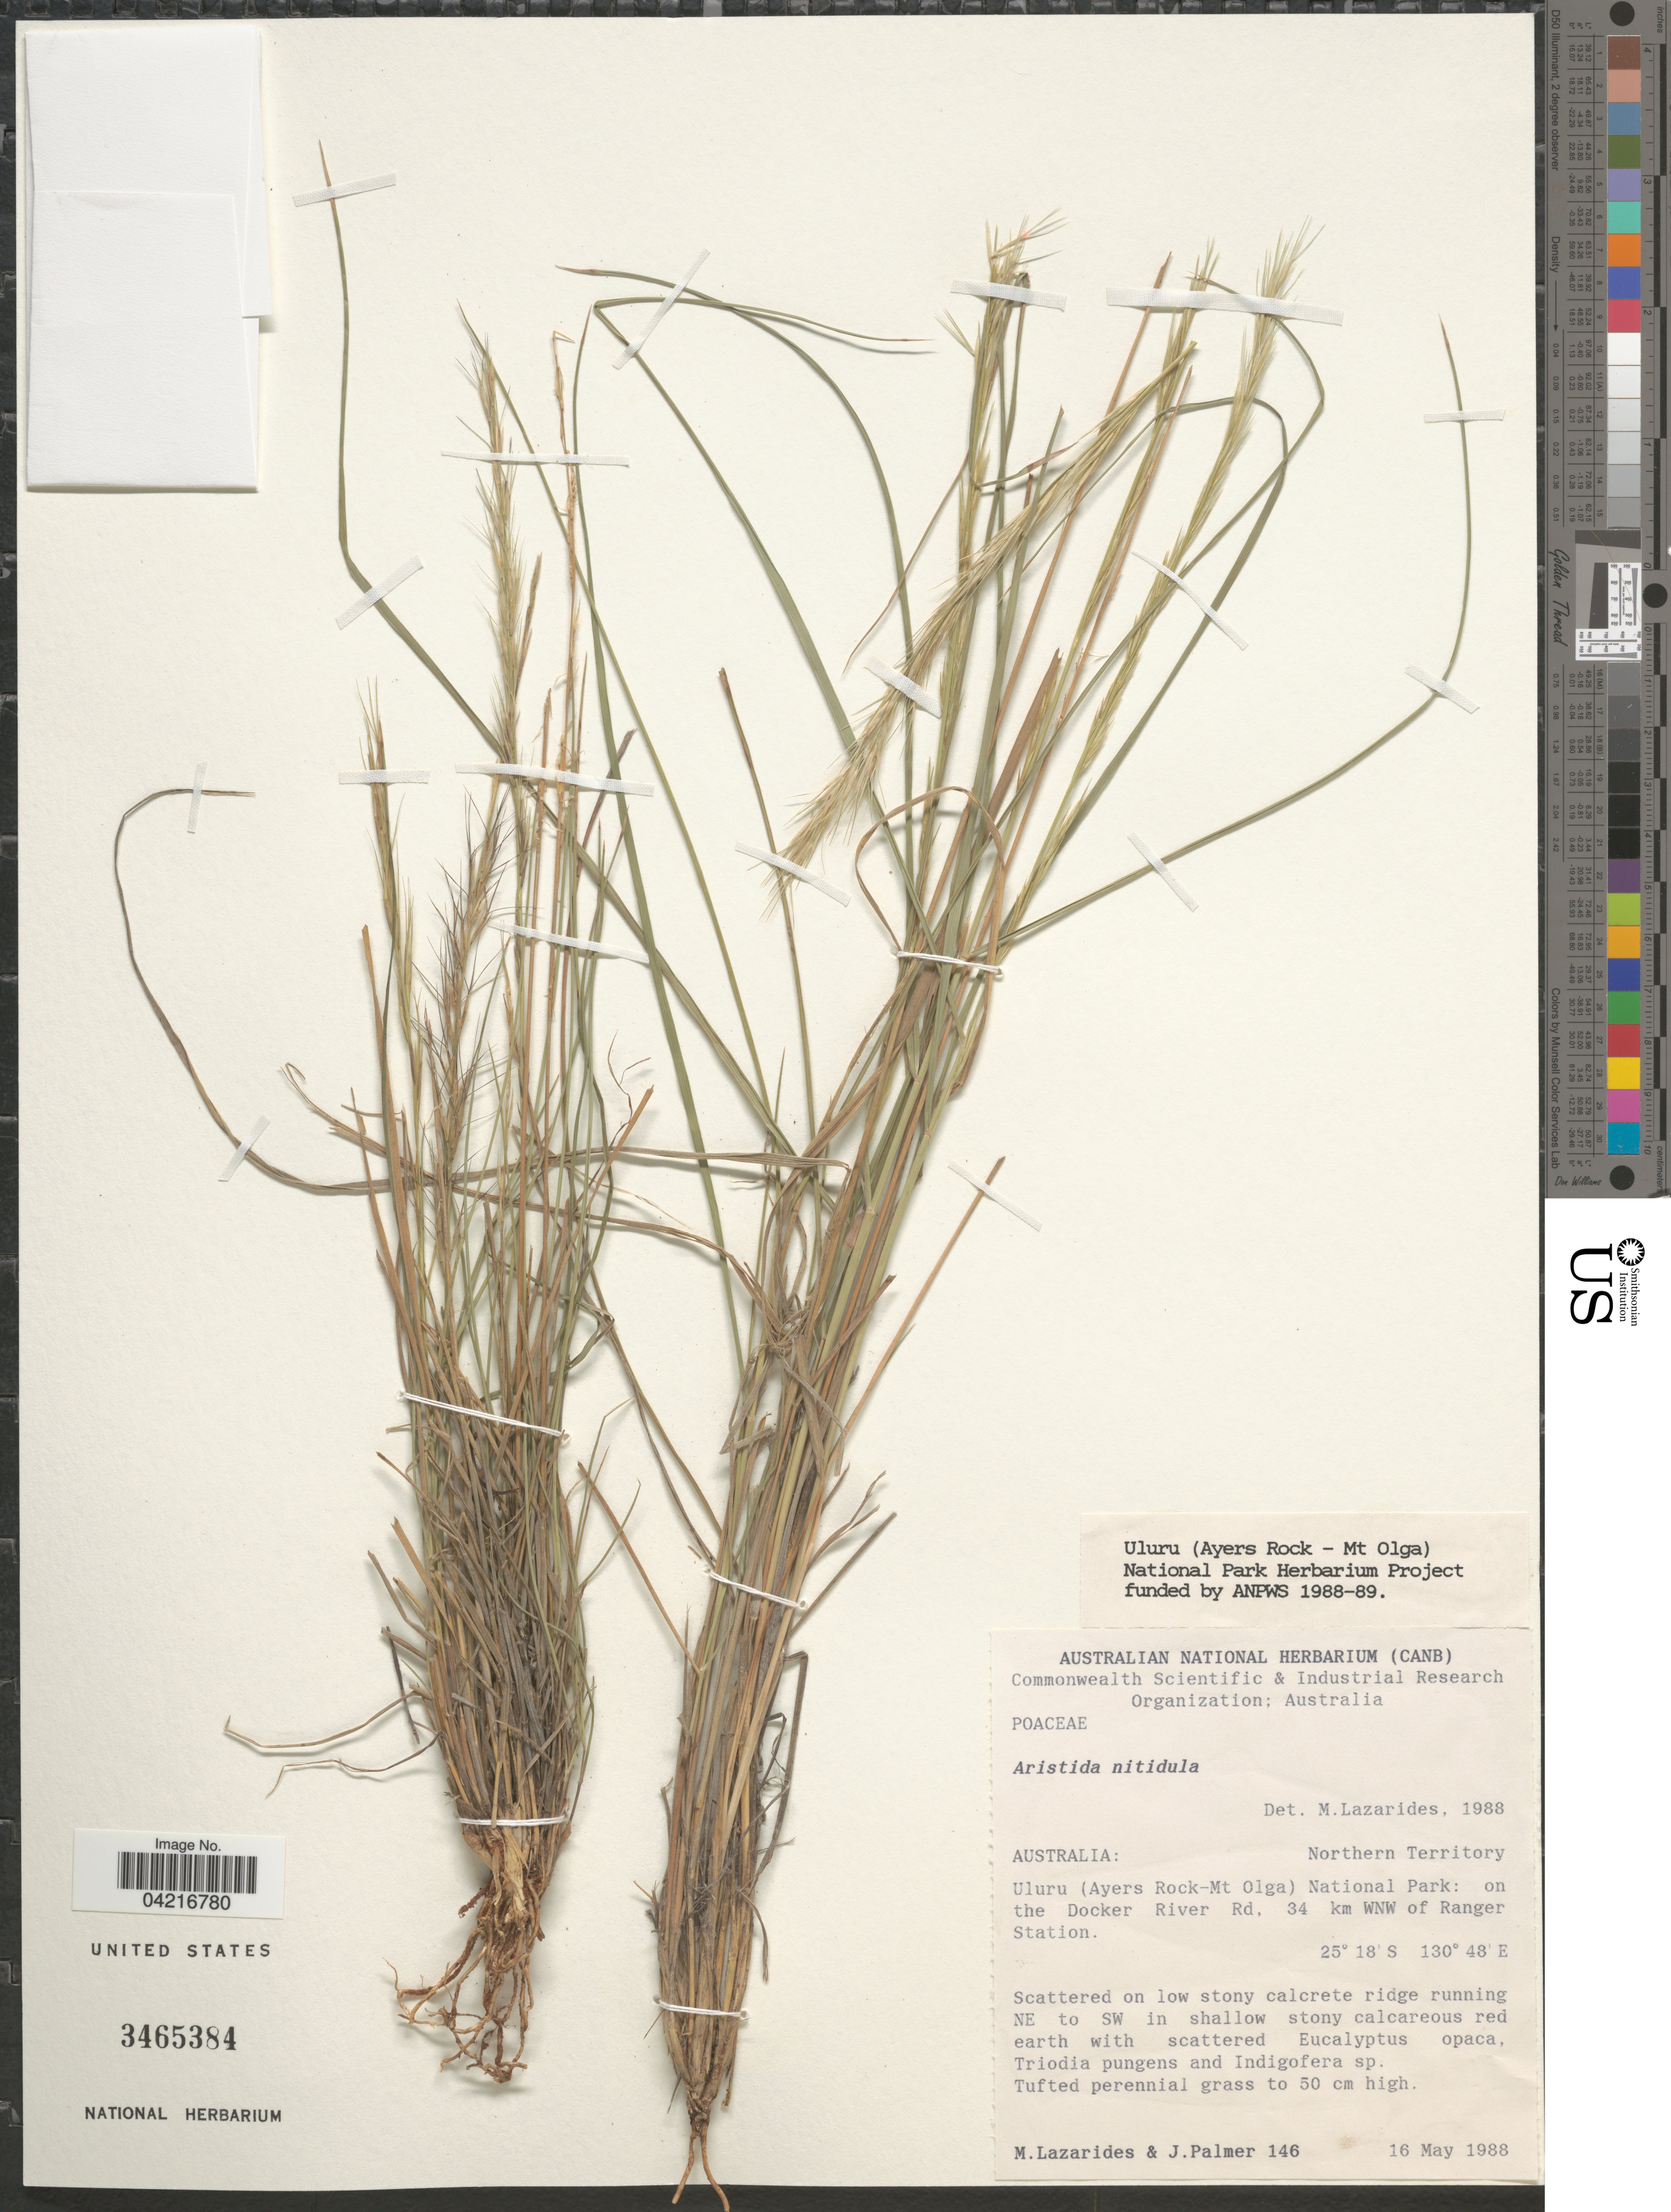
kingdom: Plantae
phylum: Tracheophyta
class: Liliopsida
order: Poales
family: Poaceae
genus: Aristida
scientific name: Aristida nitidula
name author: (Henr.) S.T. Blake ex Black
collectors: M. Lazarides & J. Palmer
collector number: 146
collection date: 1988-05-16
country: Australia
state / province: Northern Territory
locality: Uluru (Ayers Rock-Mt Olga) National Park: on the Docker River Rd, 34 km WNW of Ranger Station.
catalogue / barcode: US 3465384